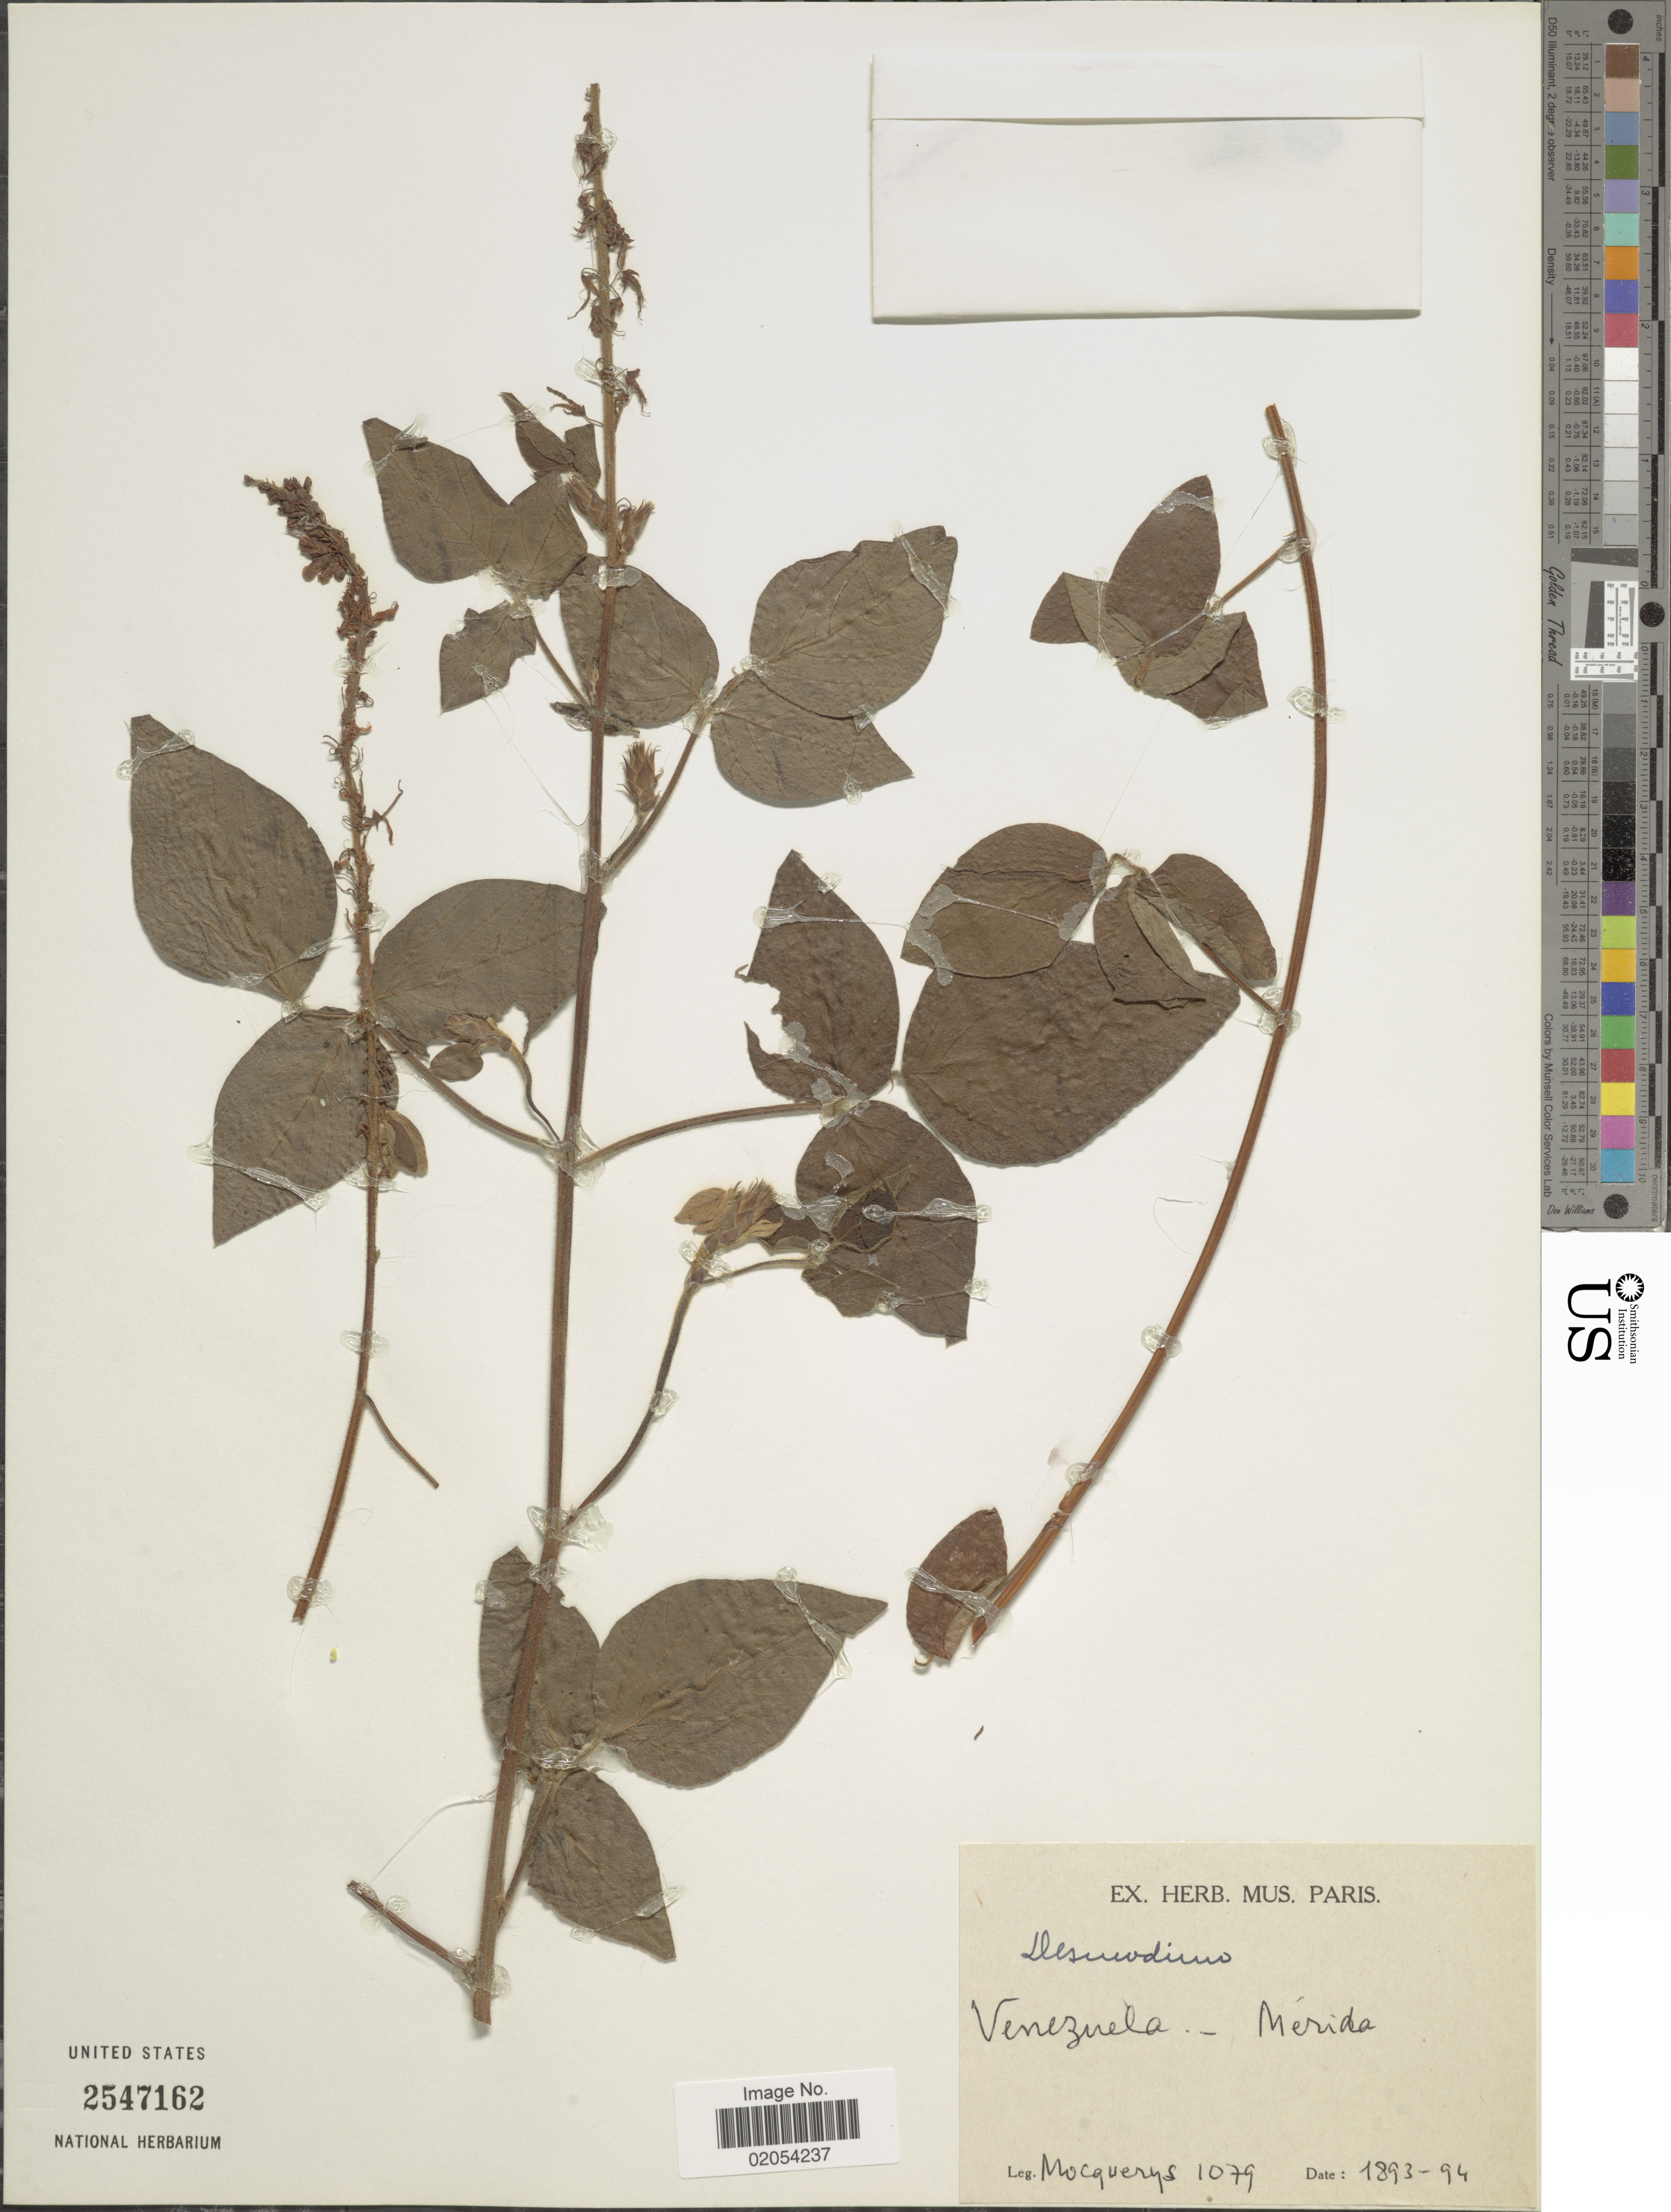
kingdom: Plantae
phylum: Tracheophyta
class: Magnoliopsida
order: Fabales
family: Fabaceae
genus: Desmodium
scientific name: Desmodium sp.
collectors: A. Mocquerys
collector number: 1079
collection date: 1893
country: Venezuela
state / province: Mérida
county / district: Libertador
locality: Mérida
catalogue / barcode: US 2547162